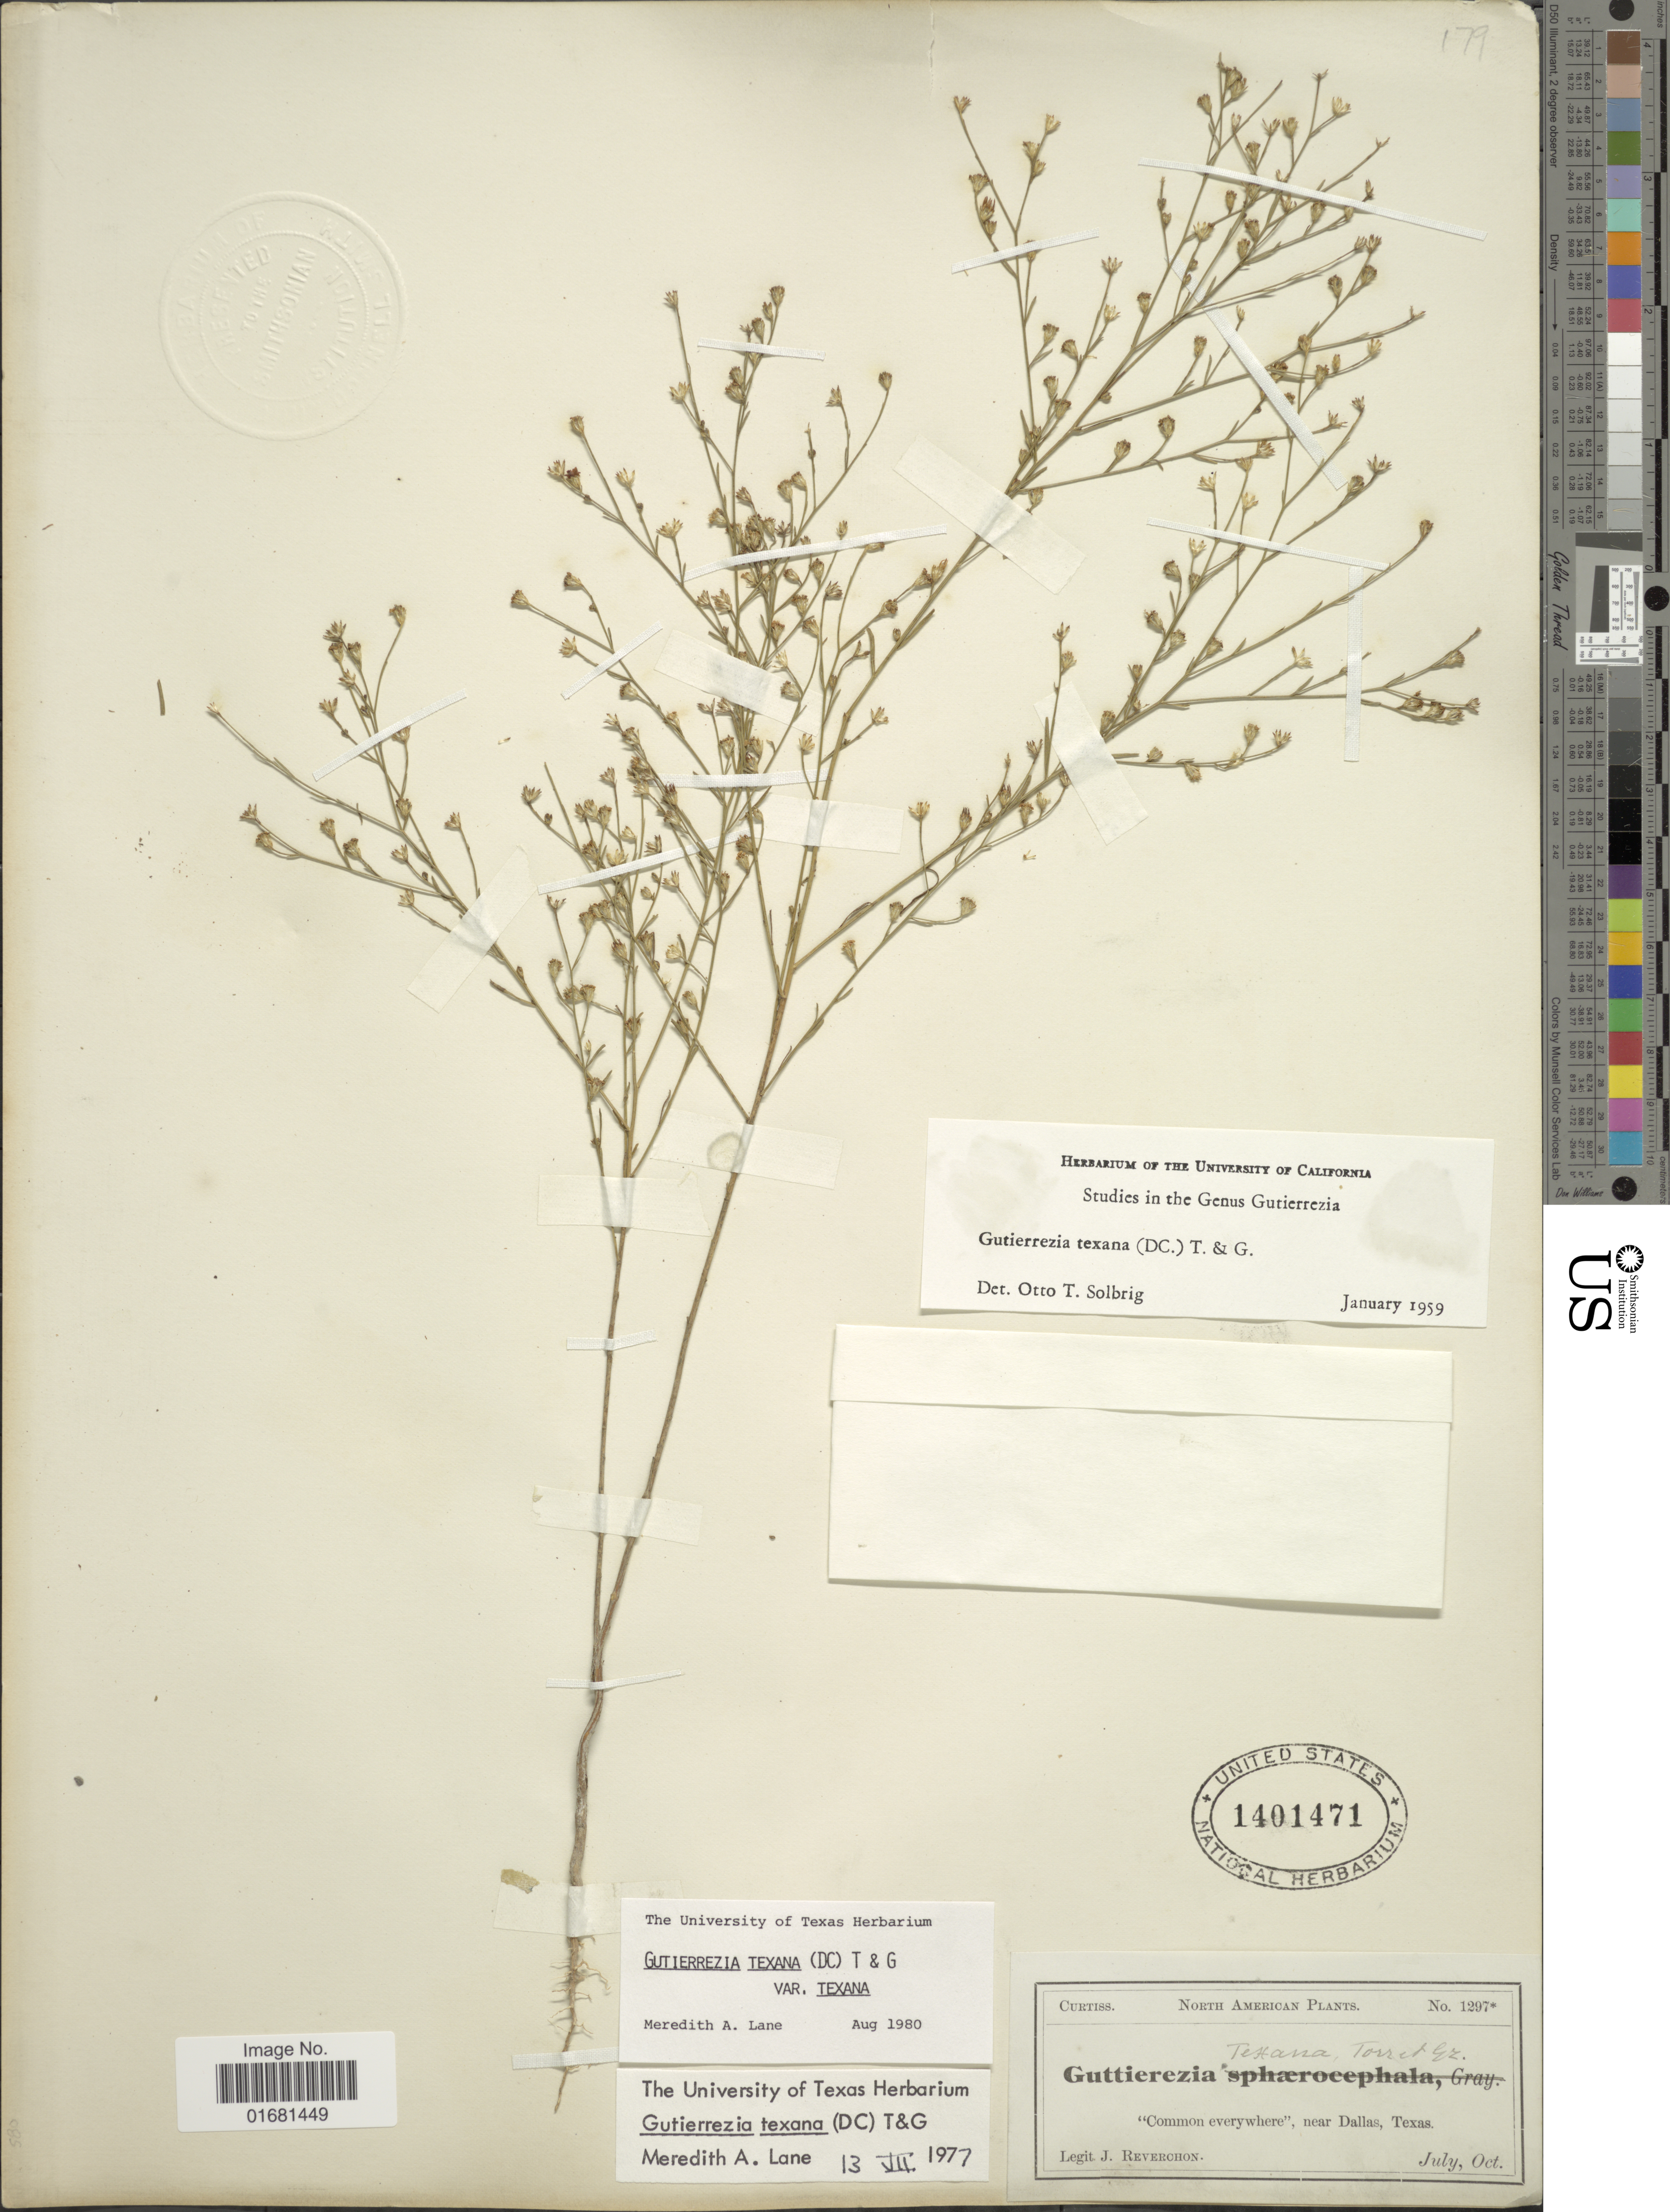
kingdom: Plantae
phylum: Tracheophyta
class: Magnoliopsida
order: Asterales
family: Asteraceae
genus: Gutierrezia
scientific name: Gutierrezia texana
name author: (DC.) Torr. & A. Gray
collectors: J. Reverchon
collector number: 1297*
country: United States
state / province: Texas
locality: Near Dallas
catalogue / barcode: US 1401471